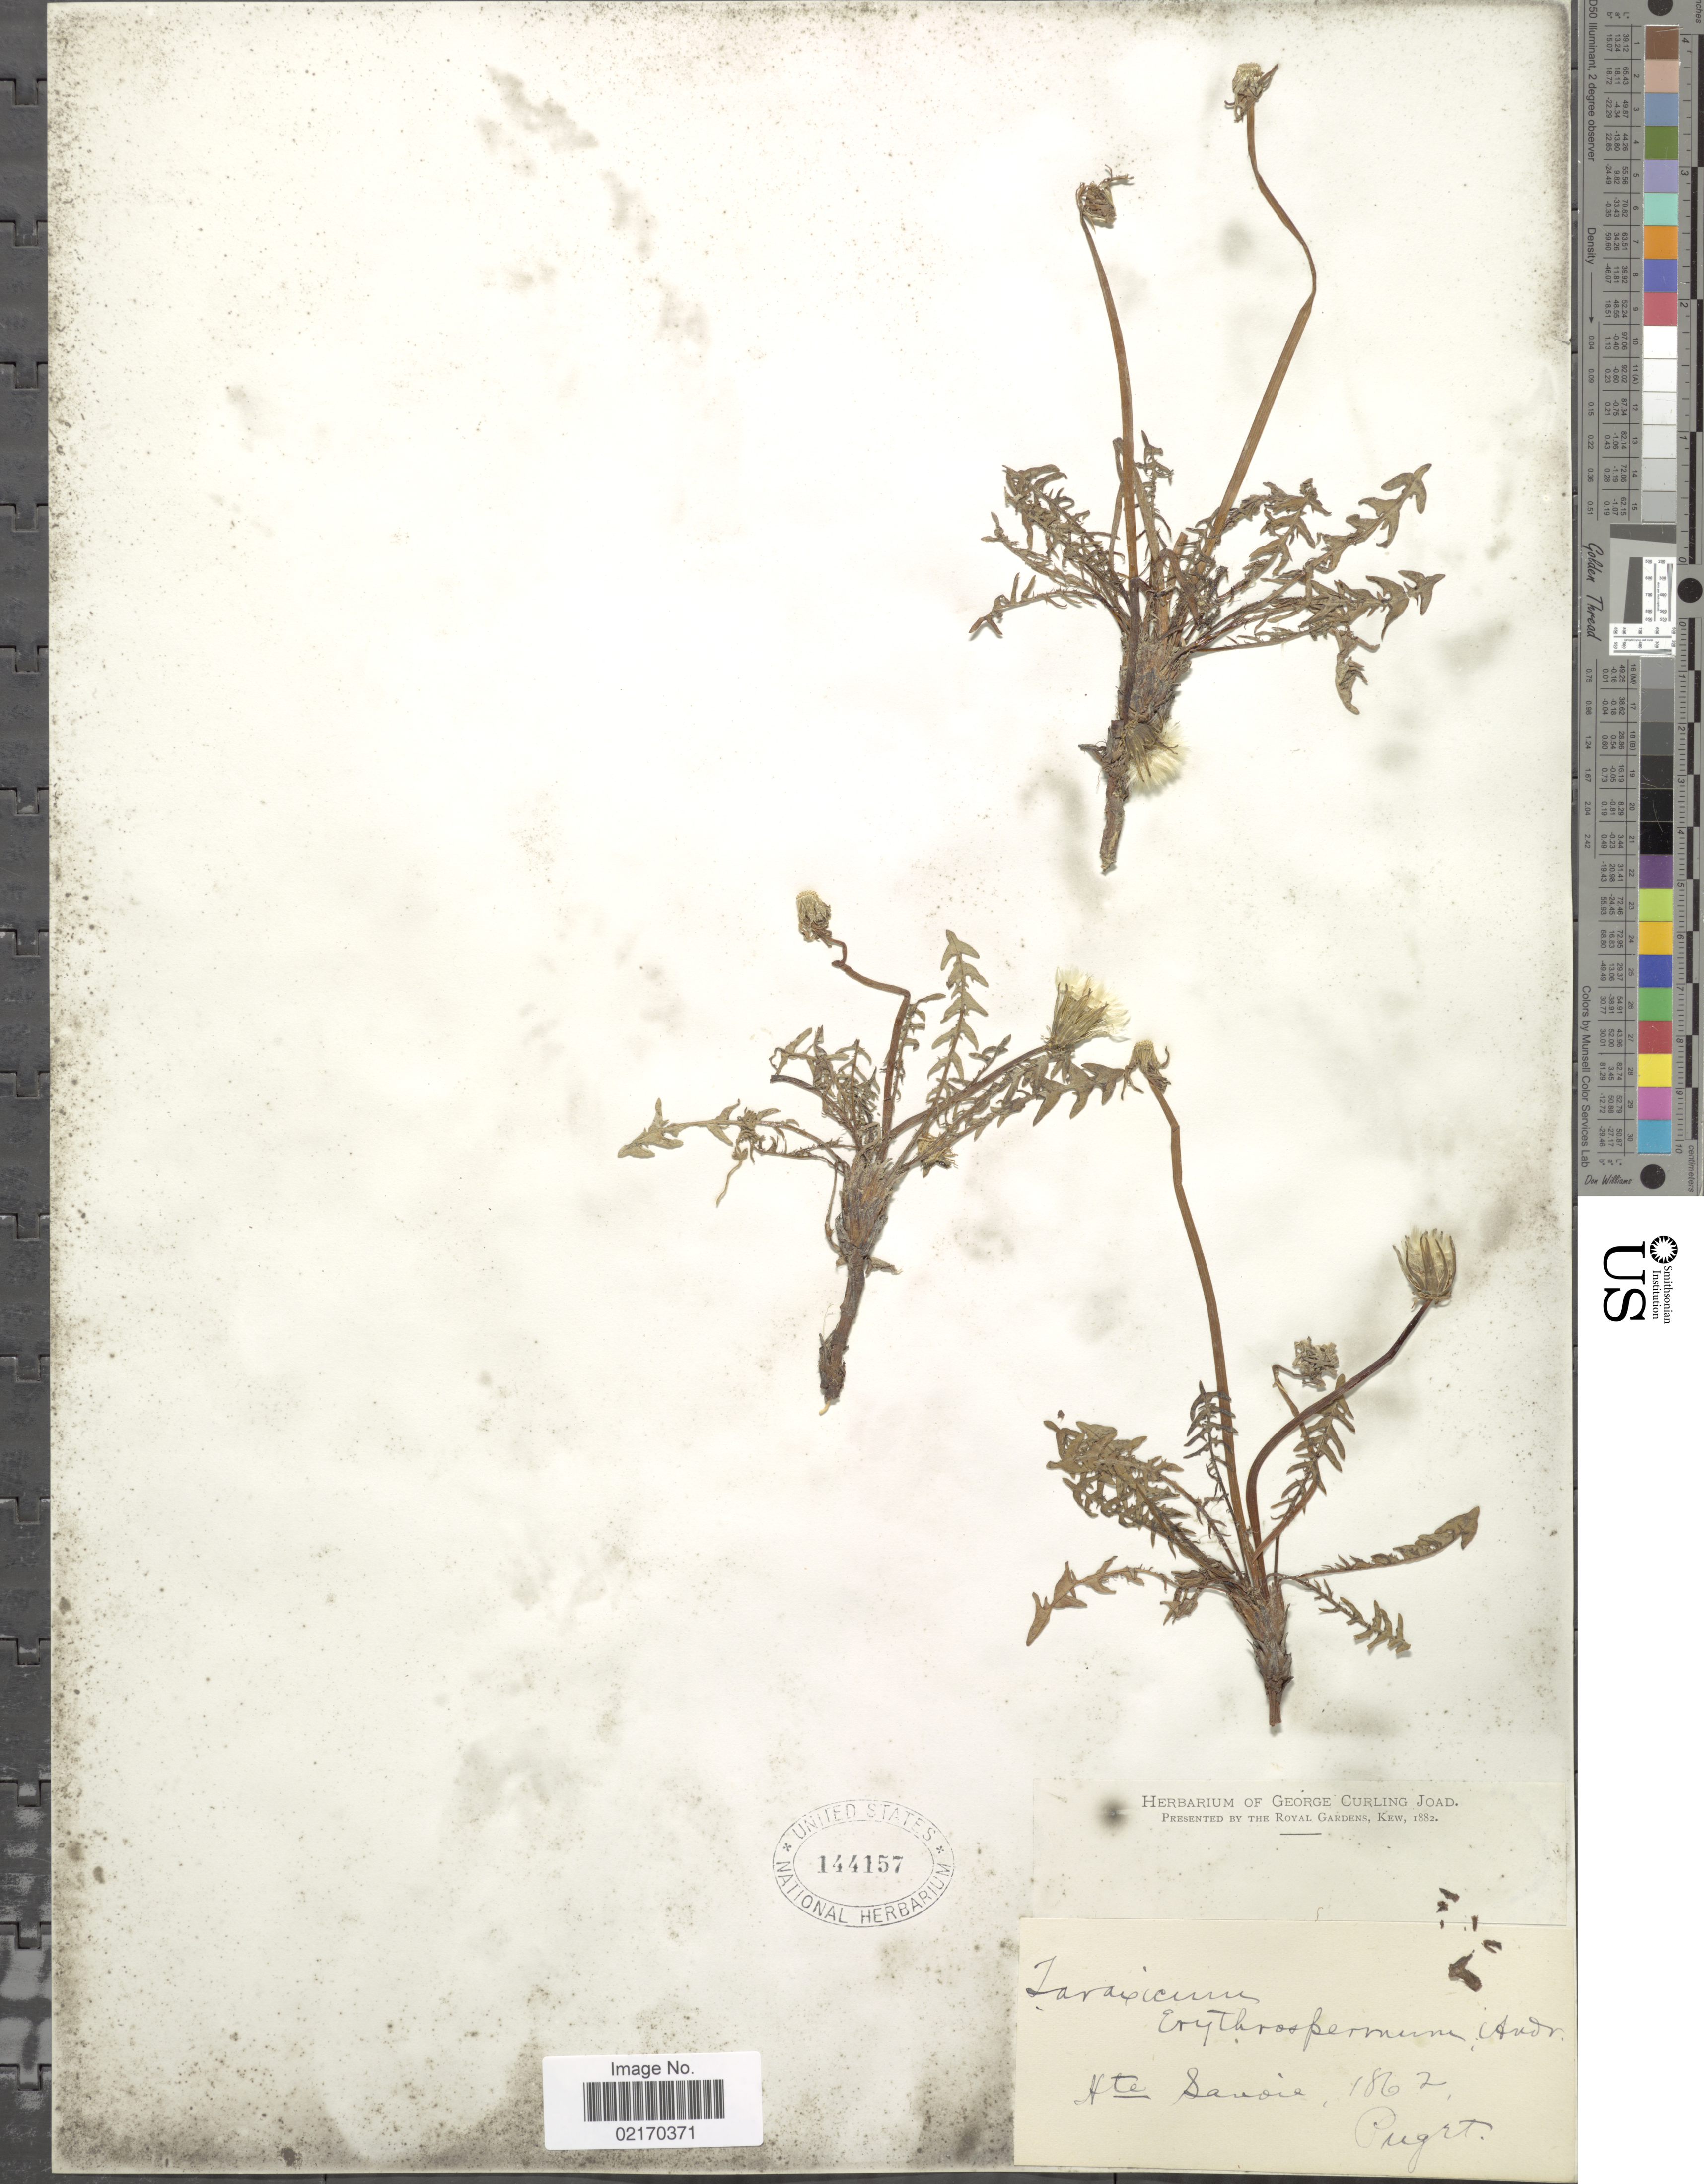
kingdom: Plantae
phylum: Tracheophyta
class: Magnoliopsida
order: Asterales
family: Asteraceae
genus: Taraxacum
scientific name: Taraxacum erythrospermum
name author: Andrz. ex Besser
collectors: -. Puget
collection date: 1862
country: France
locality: Haute savoie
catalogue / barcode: US 144157